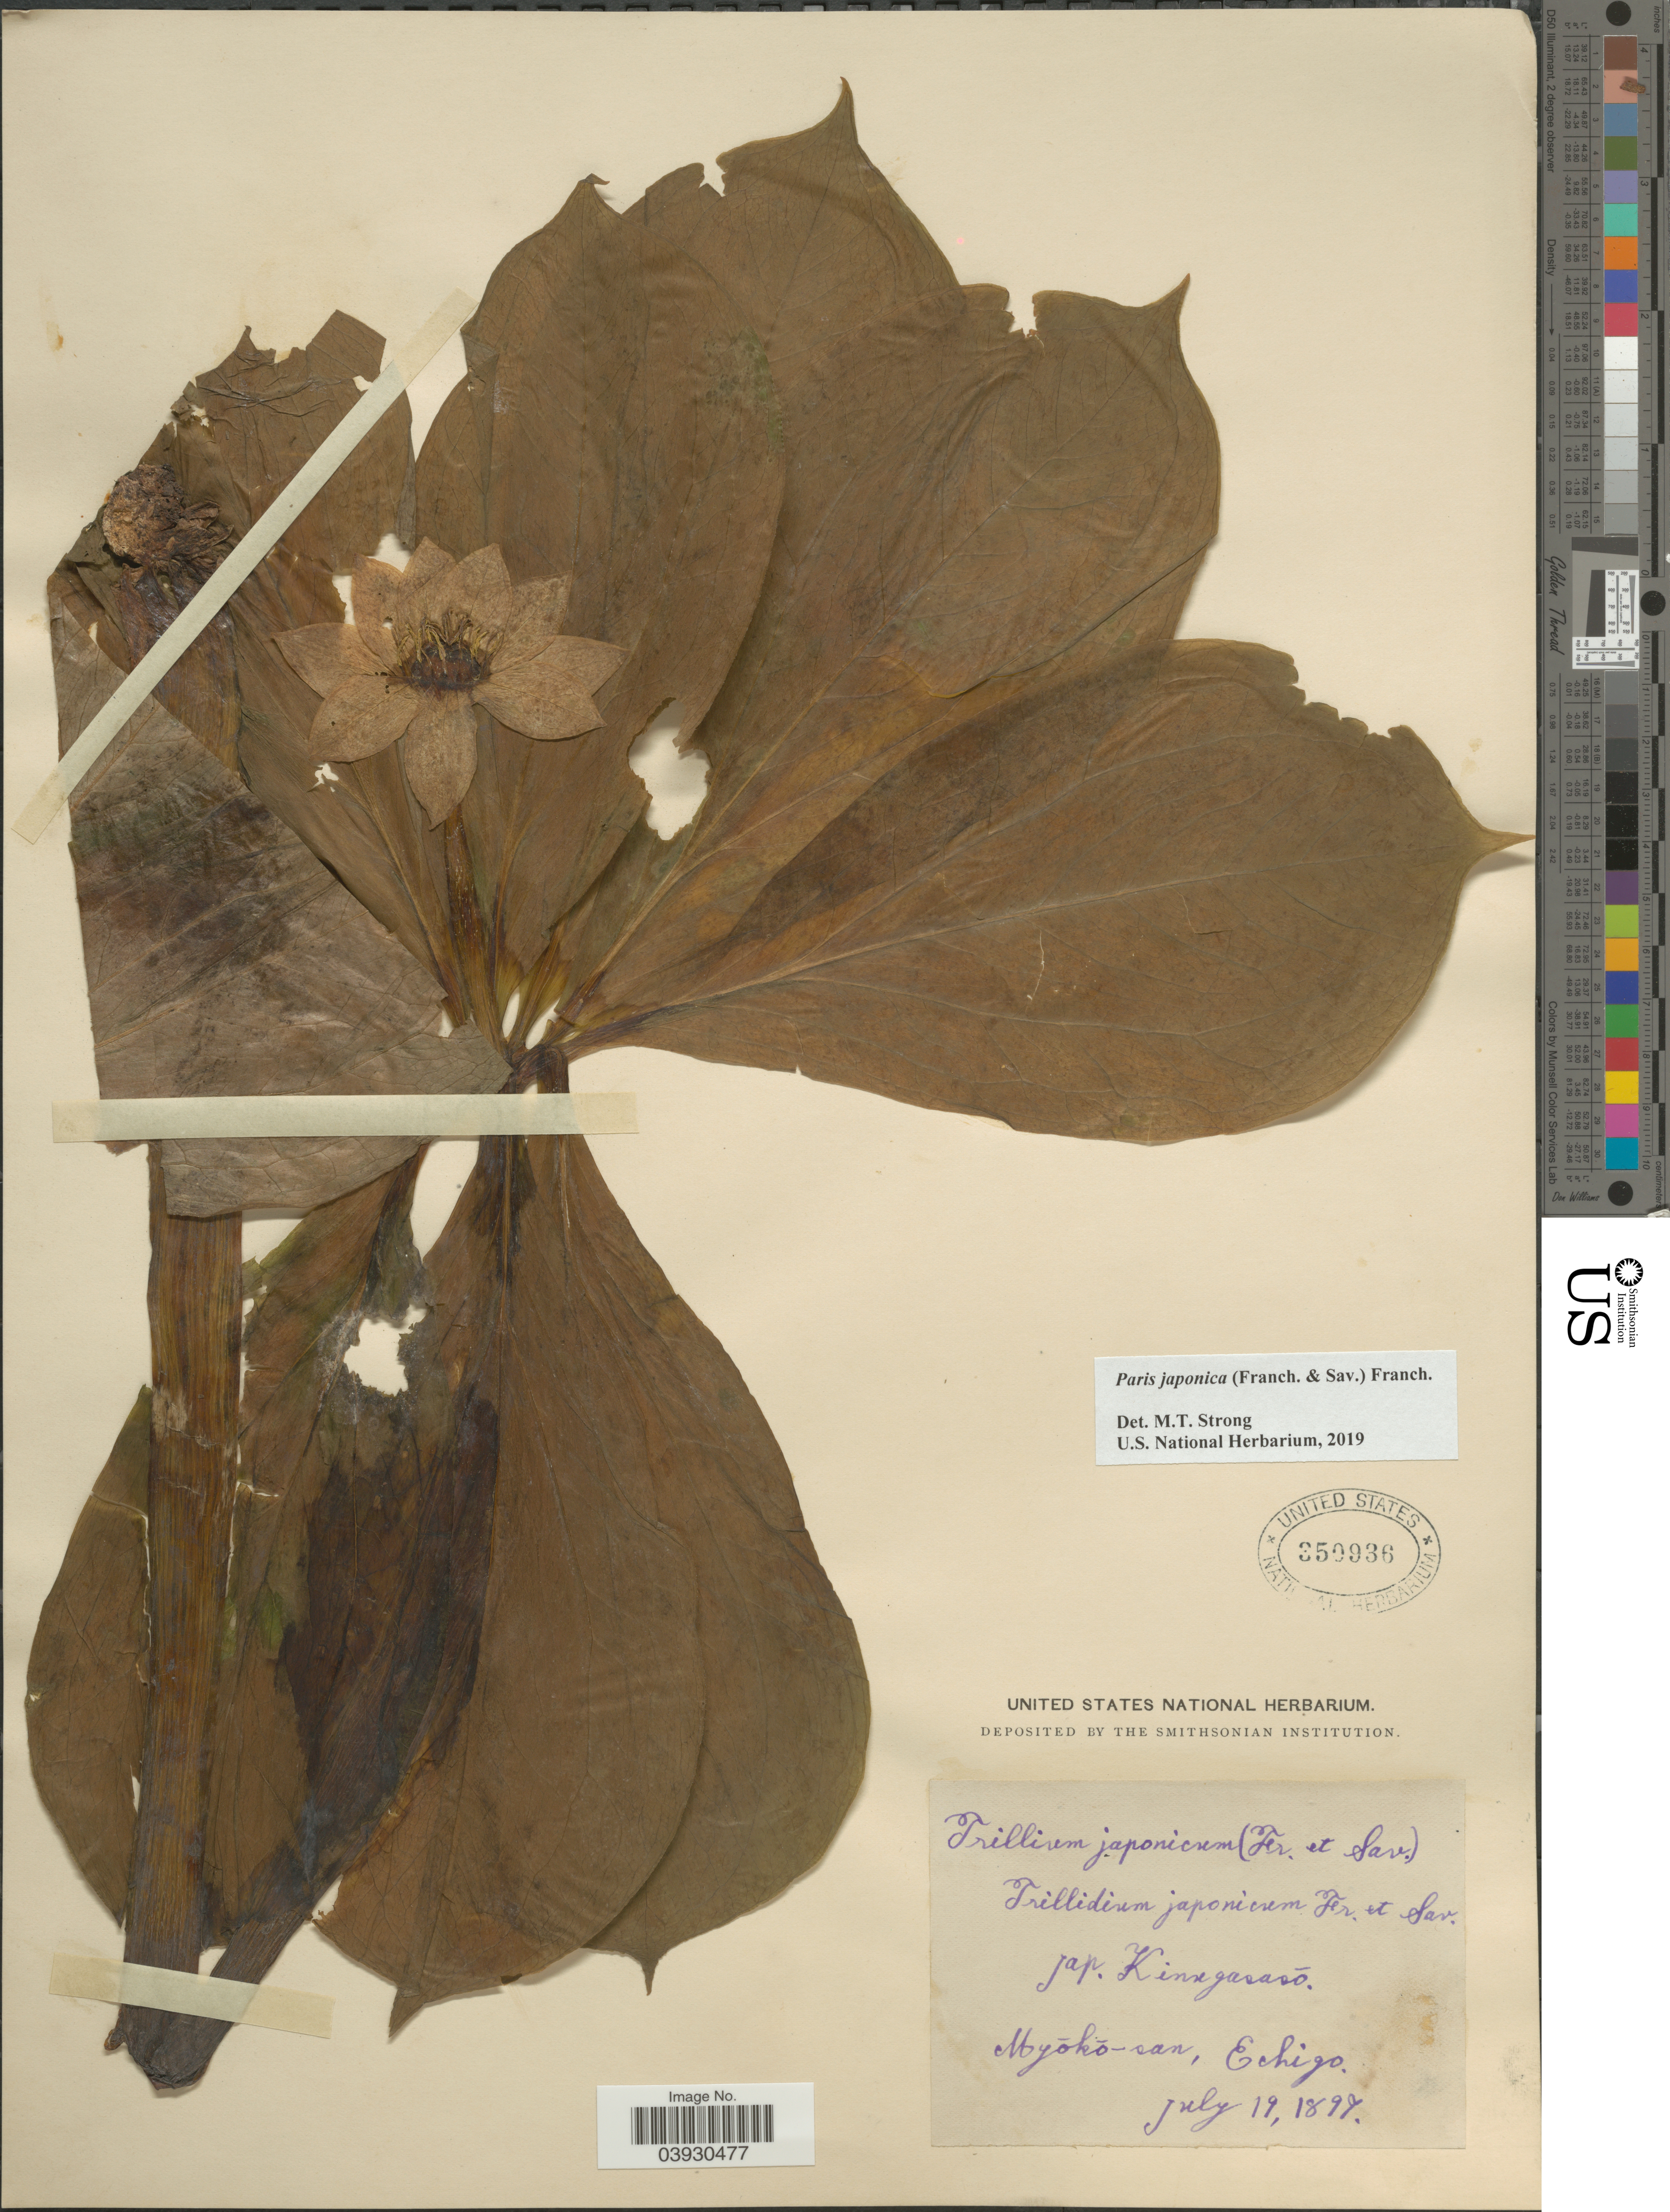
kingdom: Plantae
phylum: Tracheophyta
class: Liliopsida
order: Liliales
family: Melanthiaceae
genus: Paris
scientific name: Paris japonica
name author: (Franch. & Sav.) Franch.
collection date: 1897-07-19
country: Japan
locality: Myōkō-san, Echigo.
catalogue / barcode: US 350936